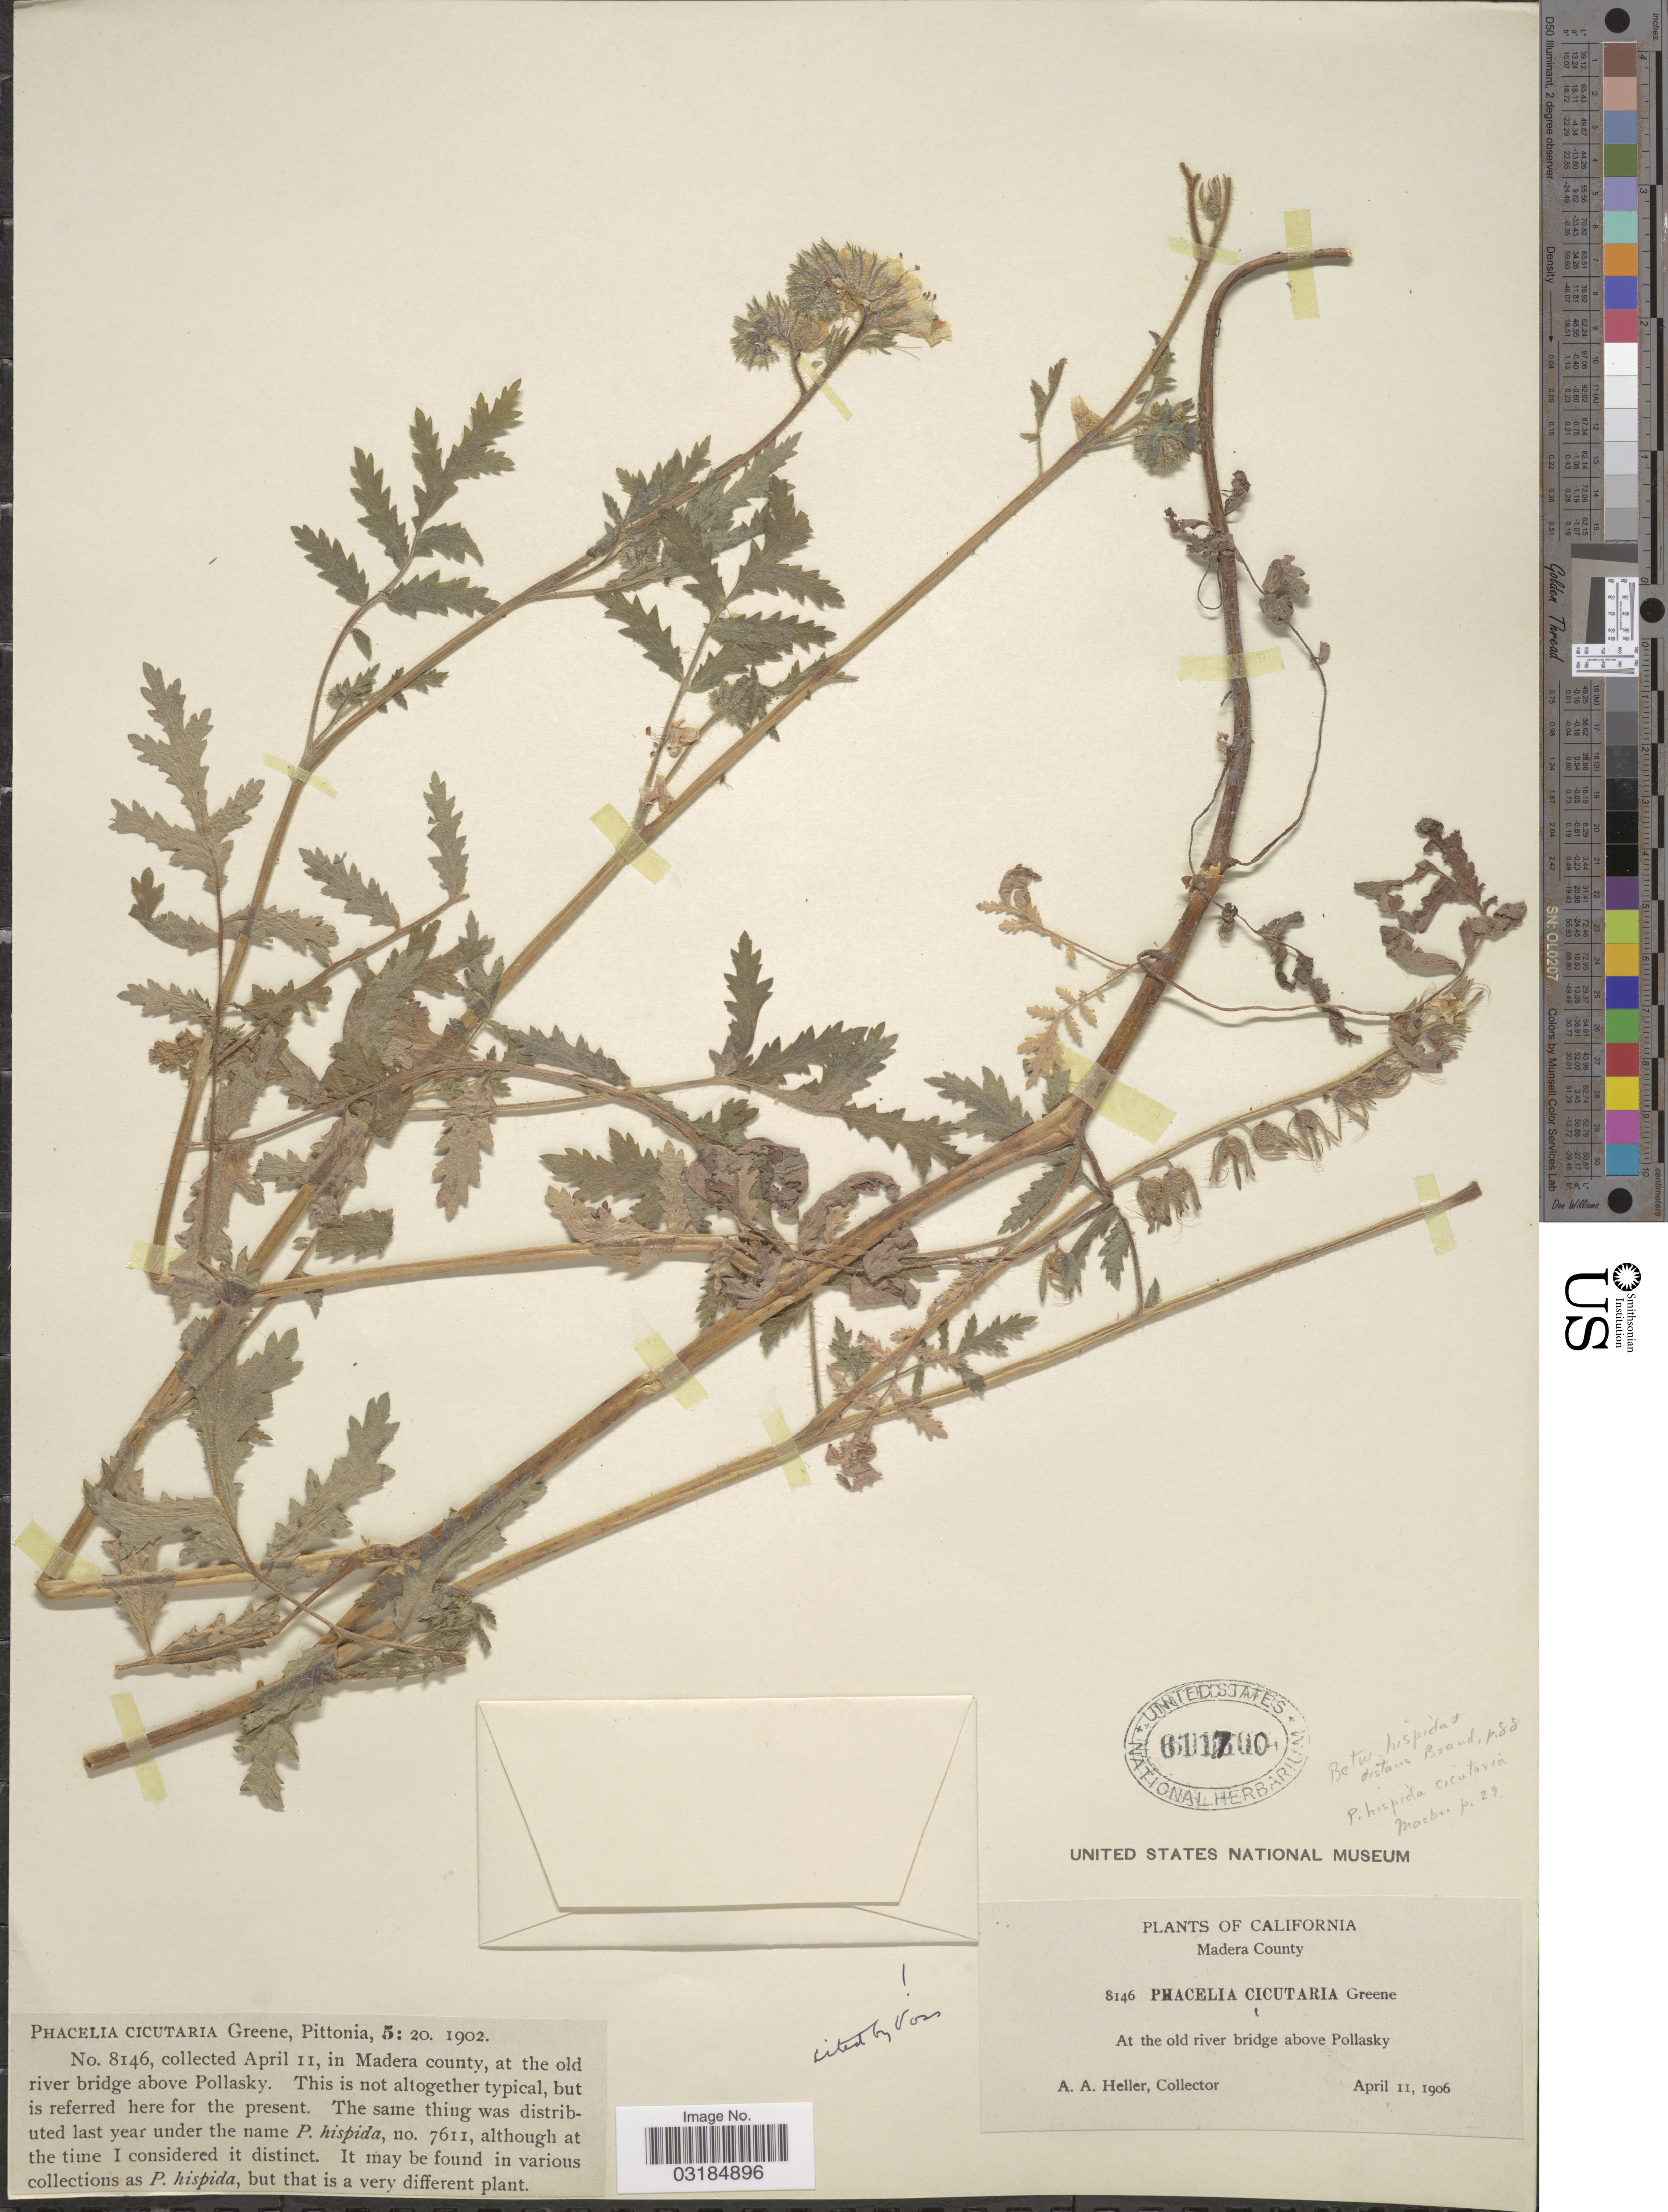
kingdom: Plantae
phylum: Tracheophyta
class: Magnoliopsida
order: Boraginales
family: Hydrophyllaceae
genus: Phacelia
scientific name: Phacelia cicutaria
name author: Greene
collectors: A. A. Heller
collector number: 8146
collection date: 1906-04-11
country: United States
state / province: California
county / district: Madera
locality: Madera County, at the old river bridge above Pollasky.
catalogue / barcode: US 611700